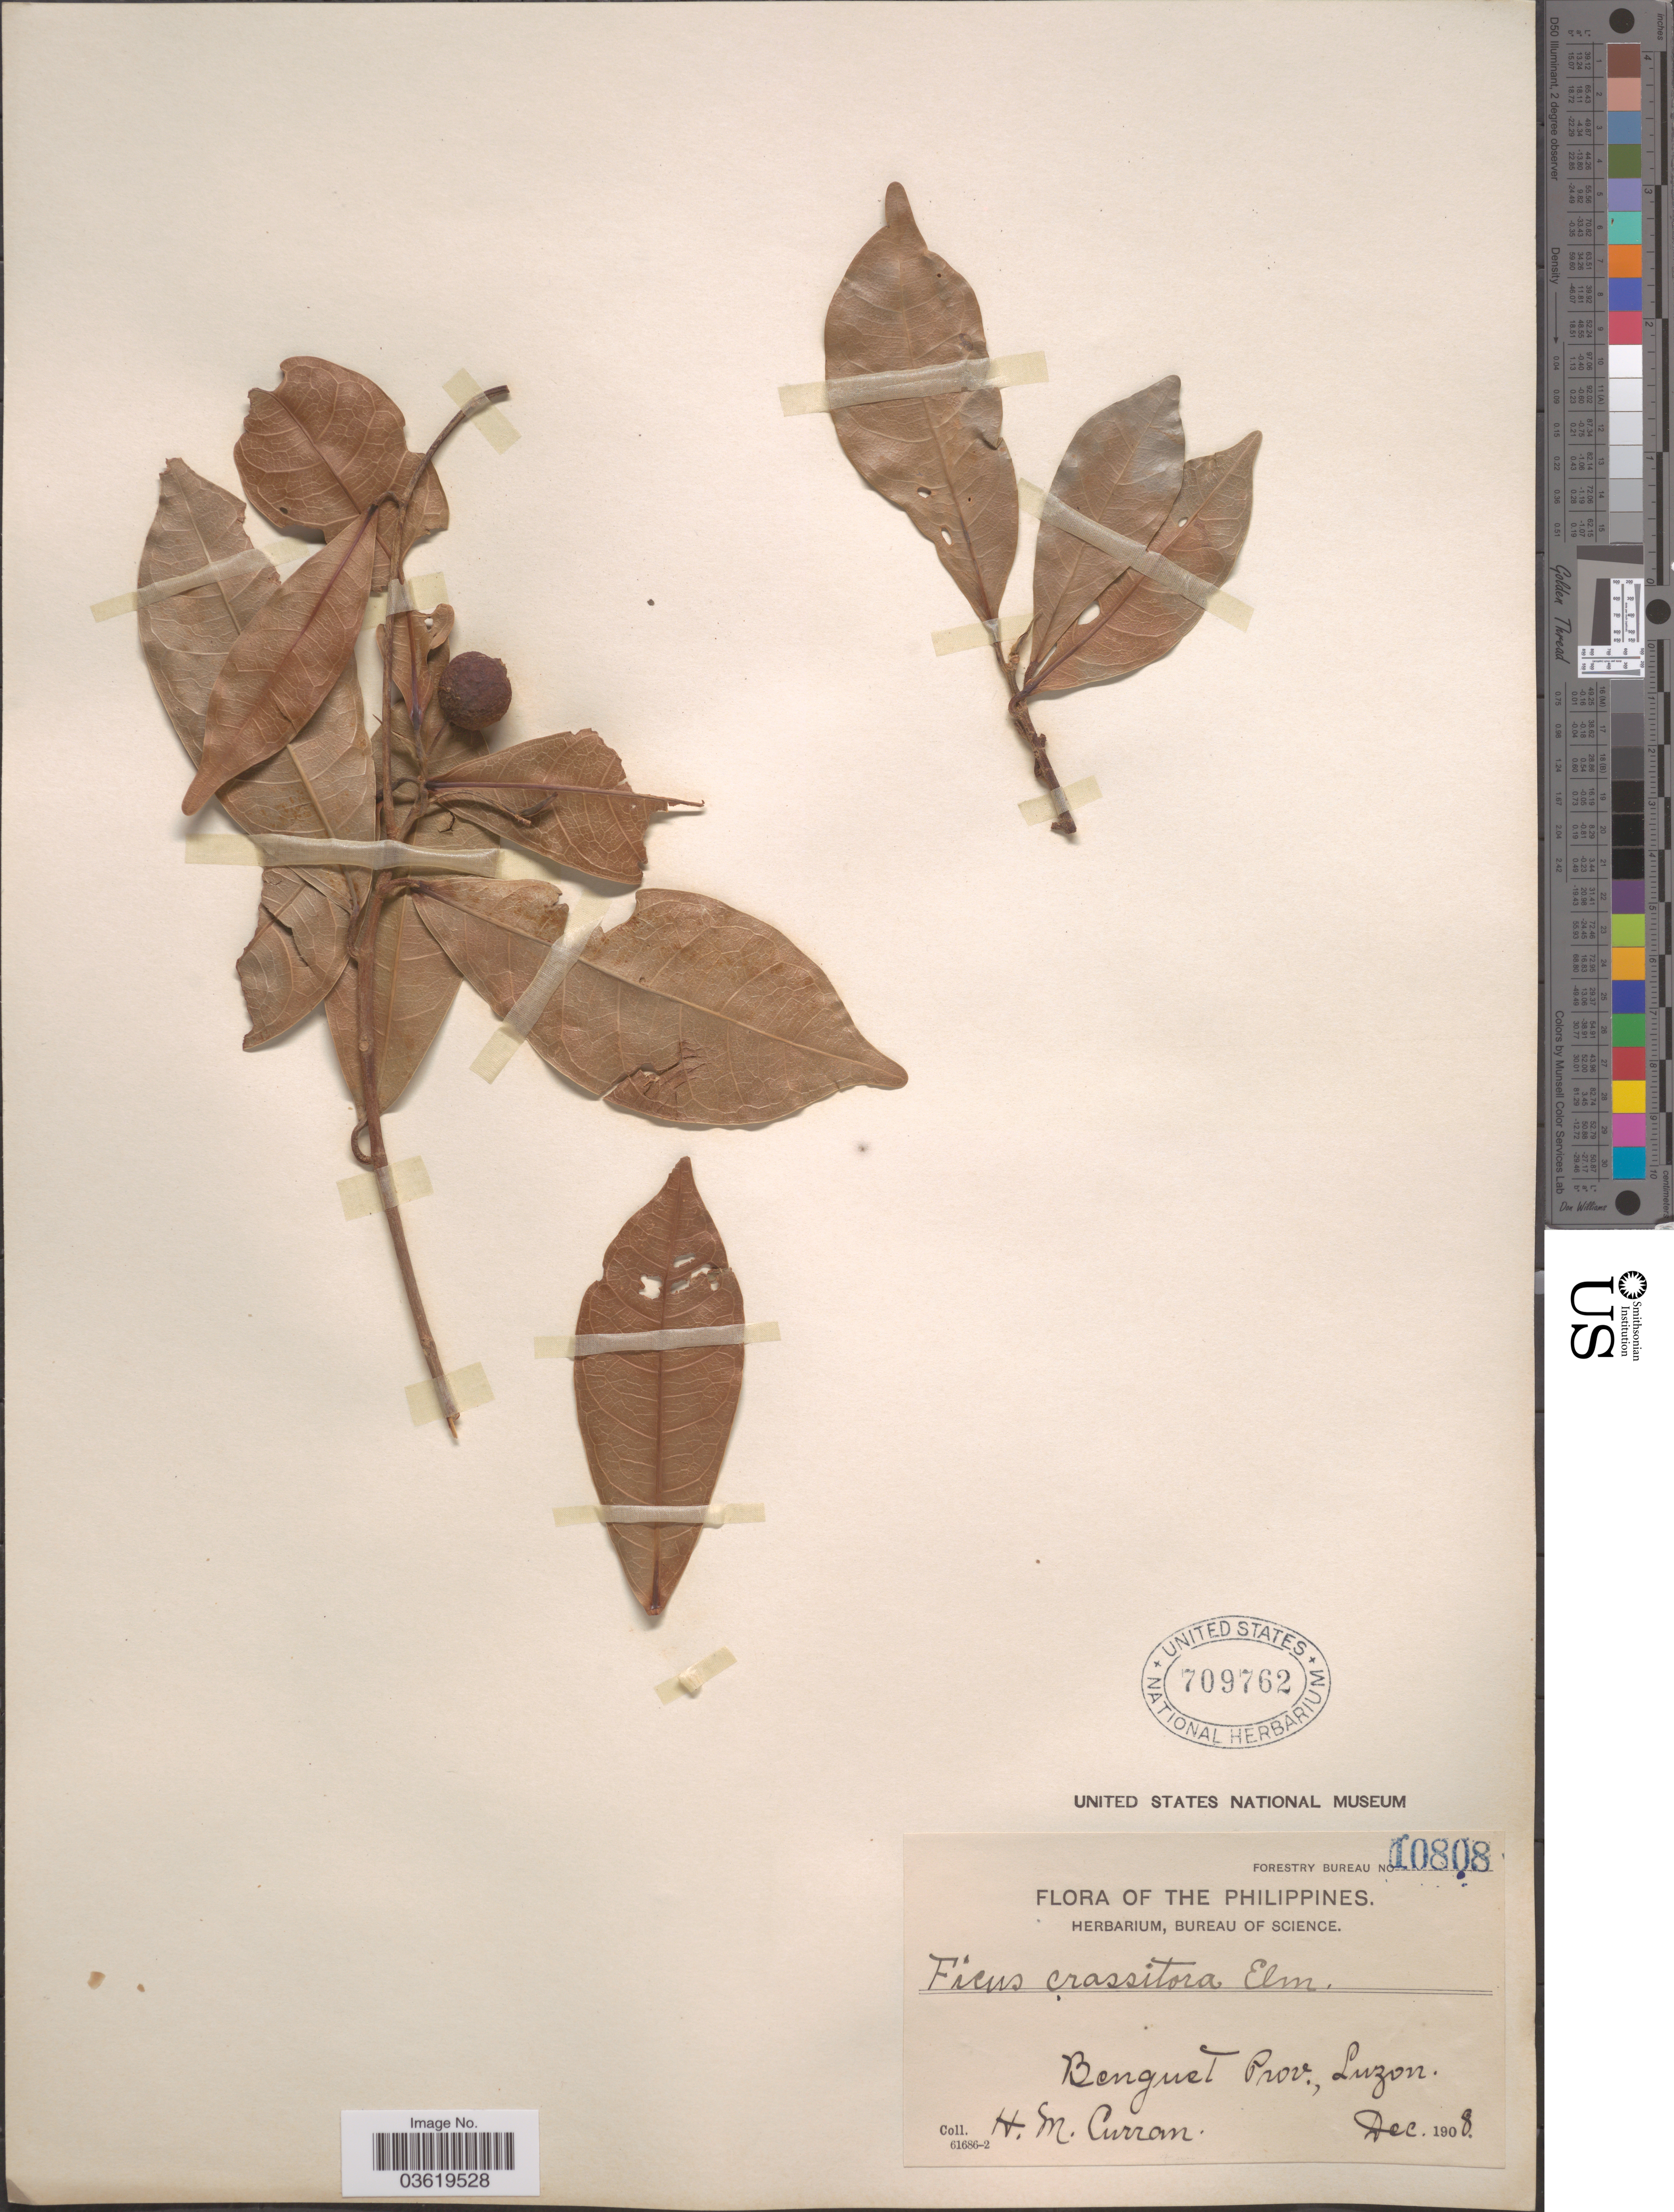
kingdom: Plantae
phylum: Tracheophyta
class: Magnoliopsida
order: Rosales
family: Moraceae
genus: Ficus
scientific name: Ficus pubinervis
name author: Blume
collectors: H. M. Curran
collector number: Forestry Bureau 10808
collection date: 1908-12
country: Philippines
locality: Benguet Prov. Luzon.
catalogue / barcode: US 709762